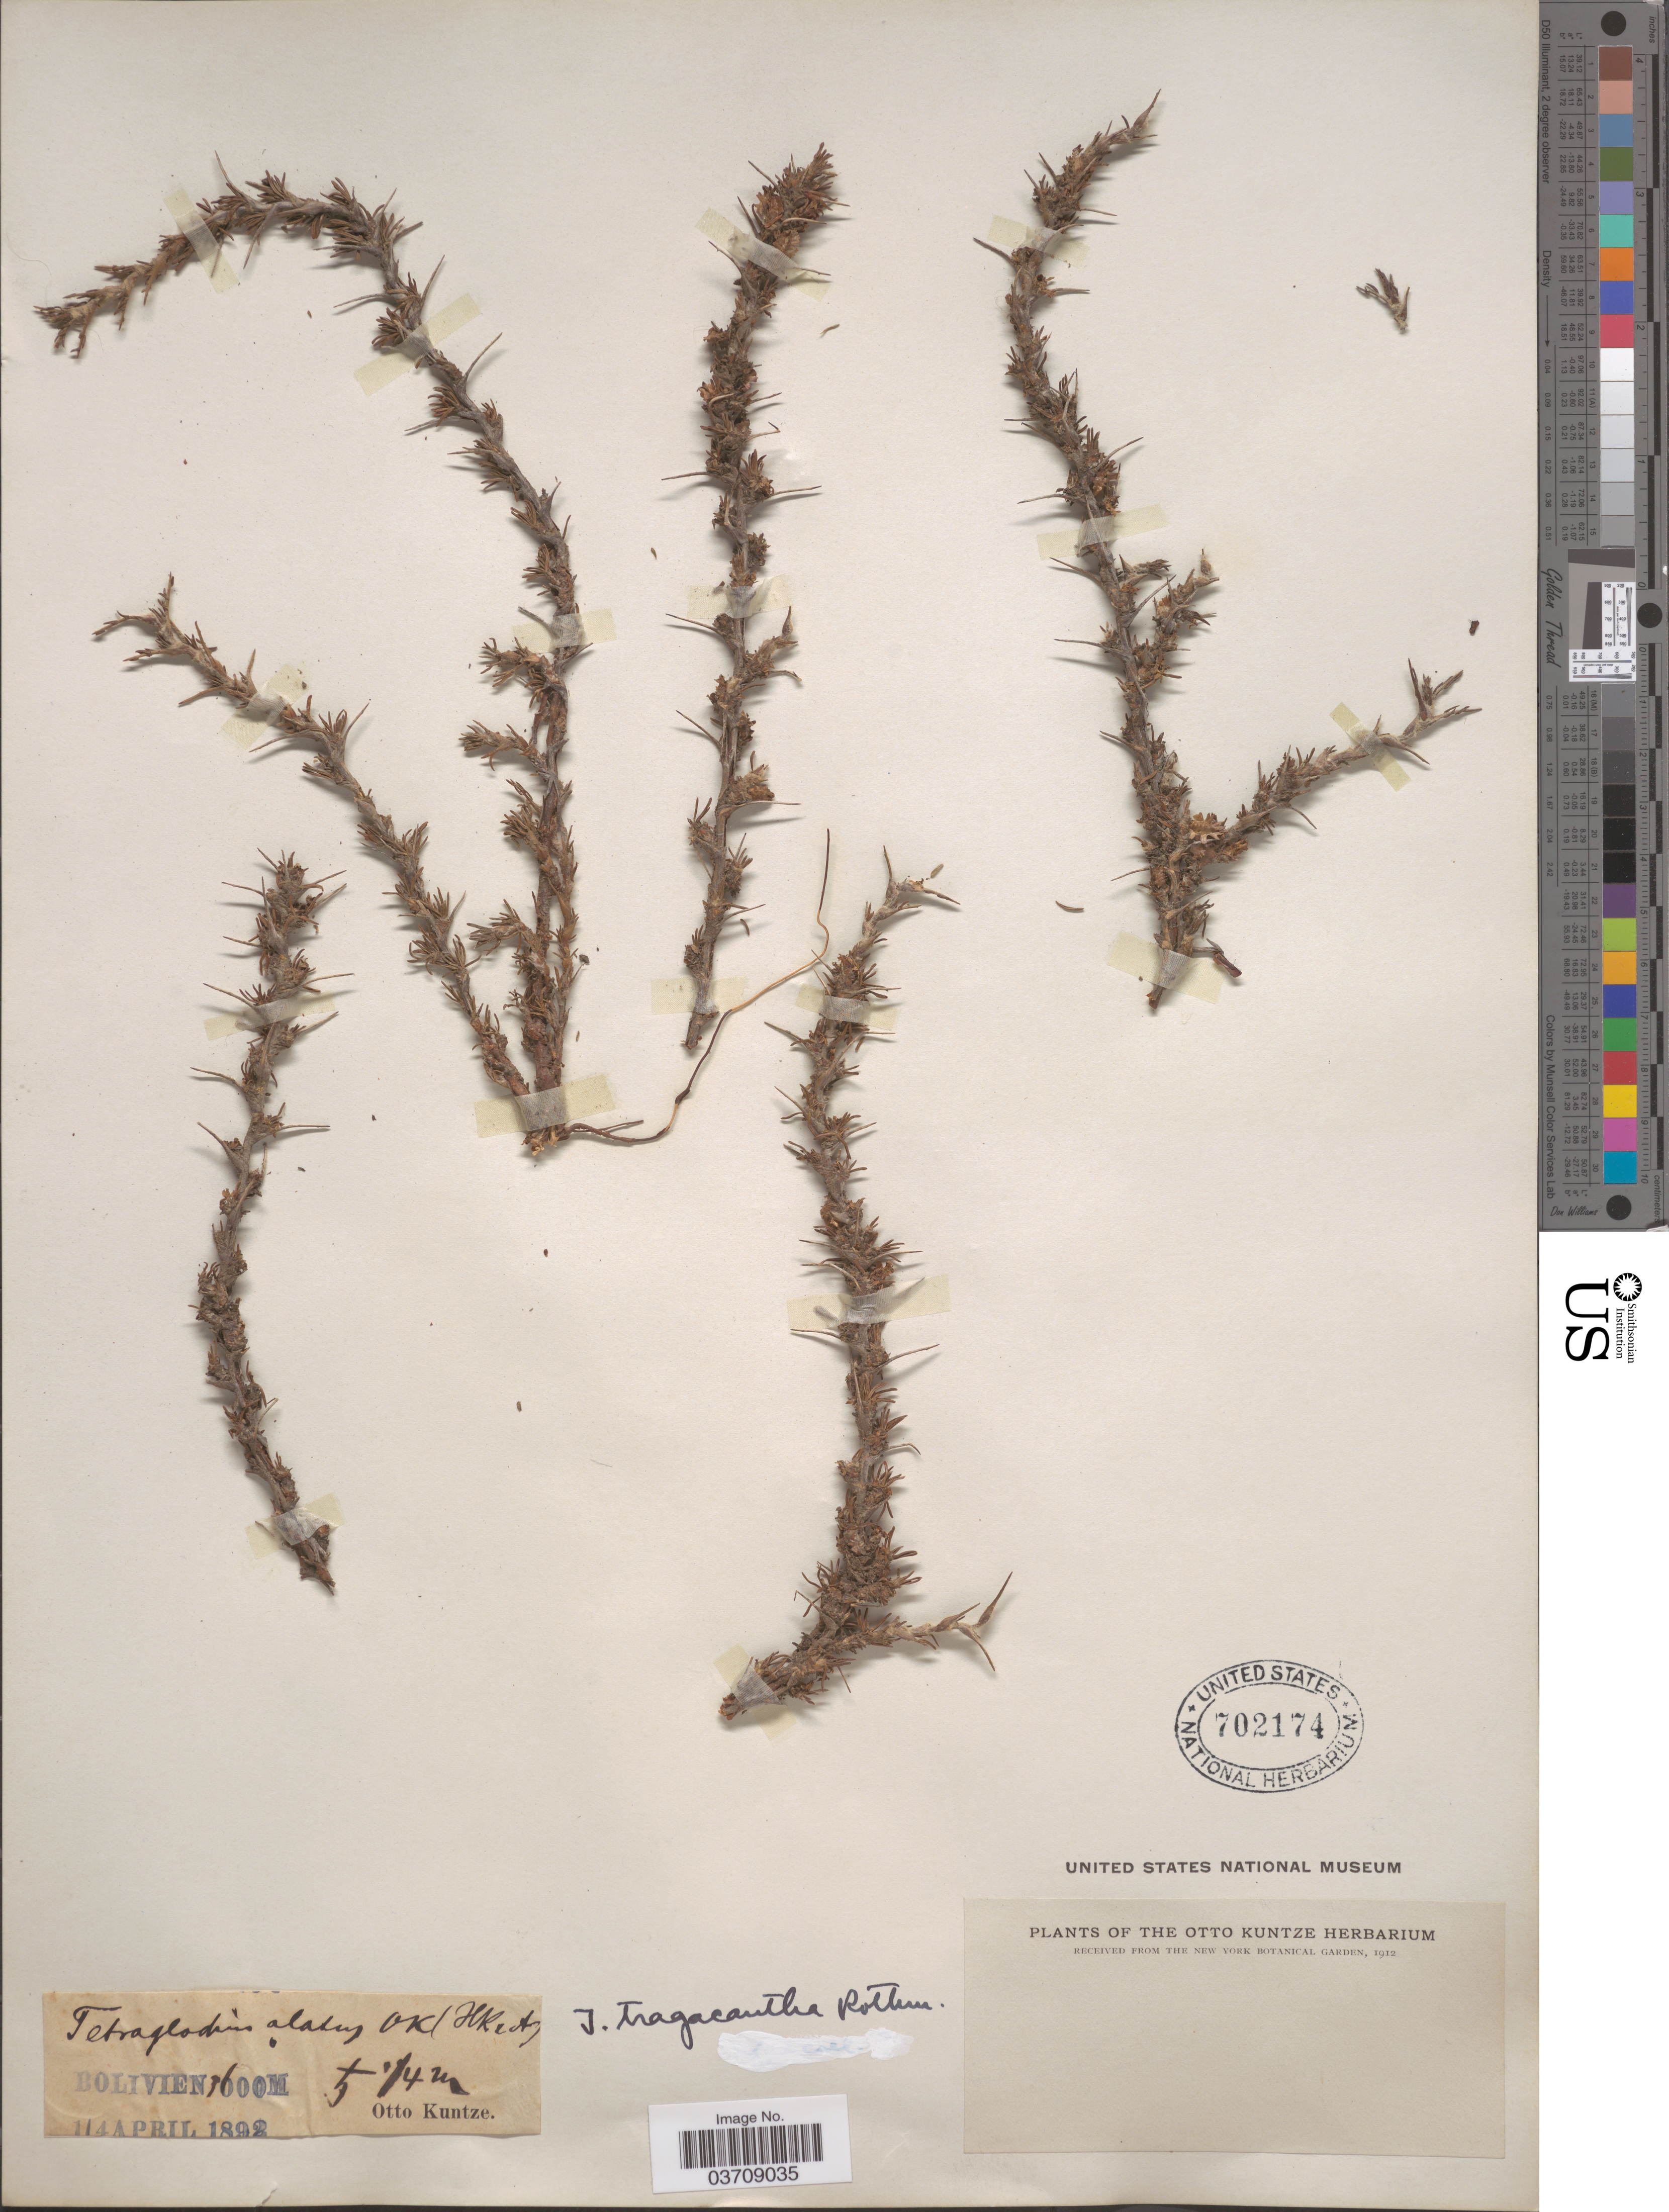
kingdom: Plantae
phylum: Tracheophyta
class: Magnoliopsida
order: Rosales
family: Rosaceae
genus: Tetraglochin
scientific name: Tetraglochin tragacantha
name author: Rothm.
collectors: C.E.O. Kuntze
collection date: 1892-04-01/1892-04-04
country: Bolivia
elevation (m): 1600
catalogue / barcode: US 702174